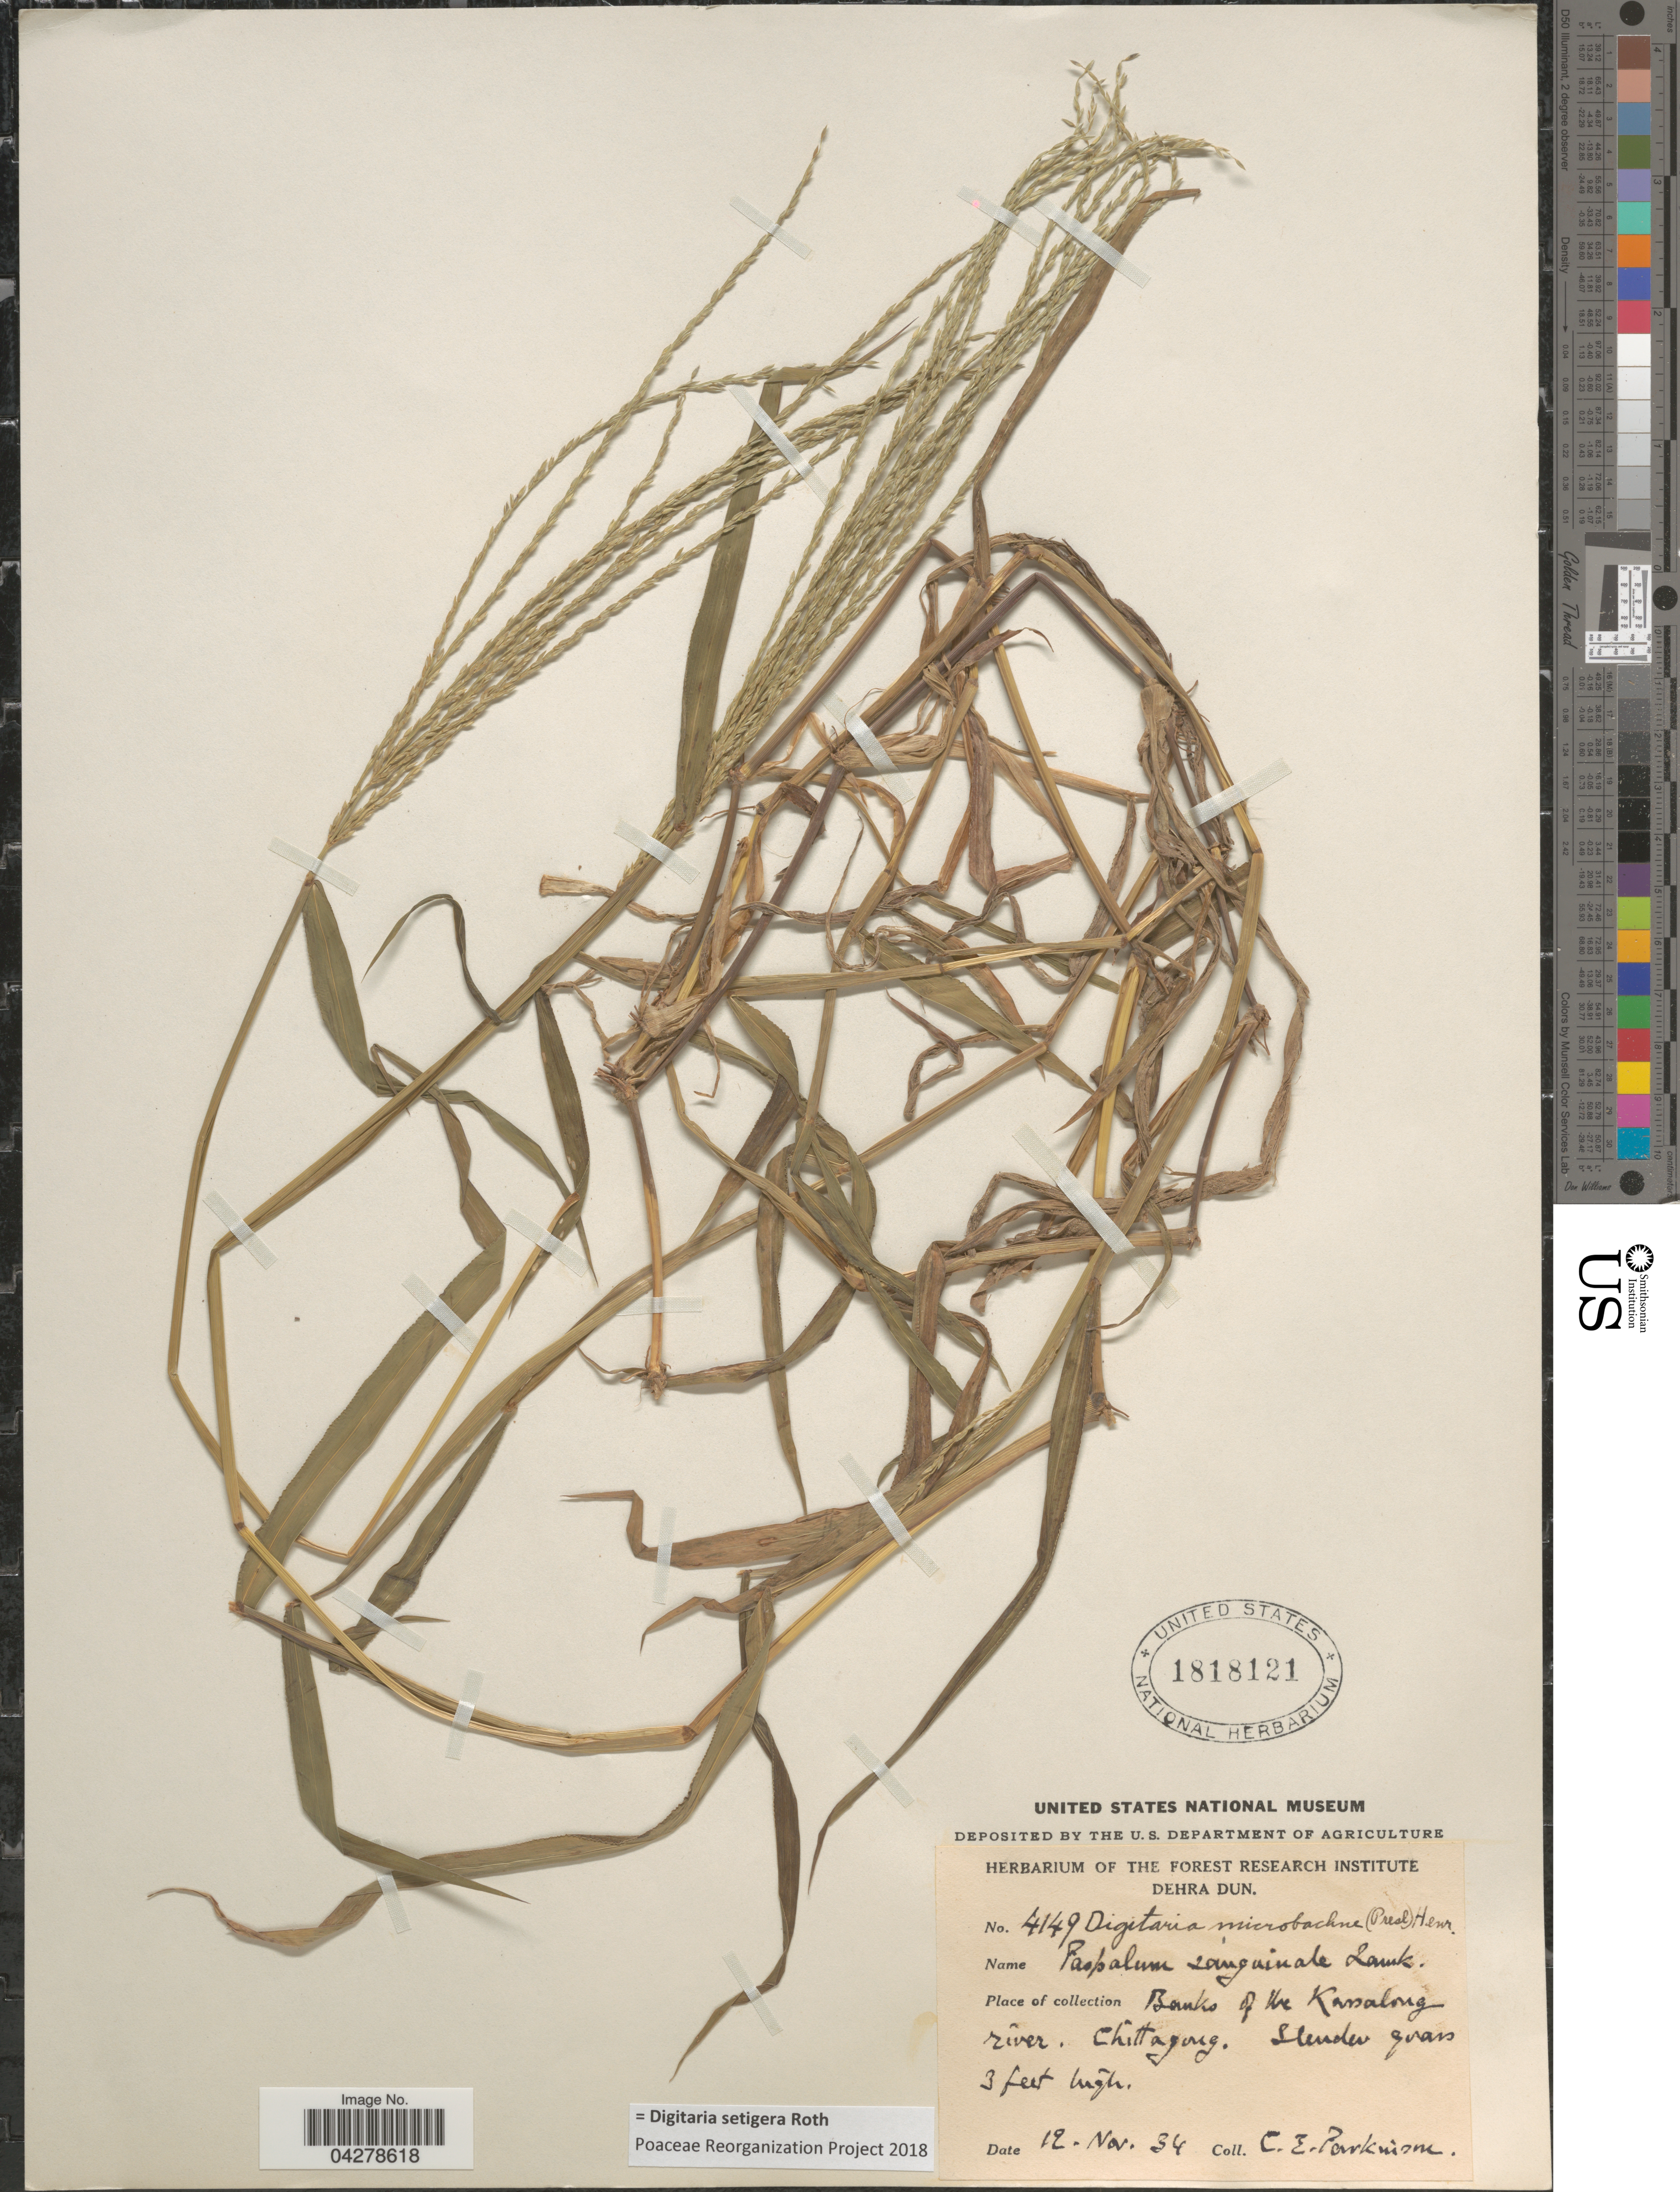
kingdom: Plantae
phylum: Tracheophyta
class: Liliopsida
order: Poales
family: Poaceae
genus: Digitaria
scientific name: Digitaria setigera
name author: Roth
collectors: C. E. Parkinson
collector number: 4149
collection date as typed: Transcribed d/m/y: 12/11/34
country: Bangladesh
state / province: Chittagong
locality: Banks of the Kassalong river. Chittagong.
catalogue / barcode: US 1818121